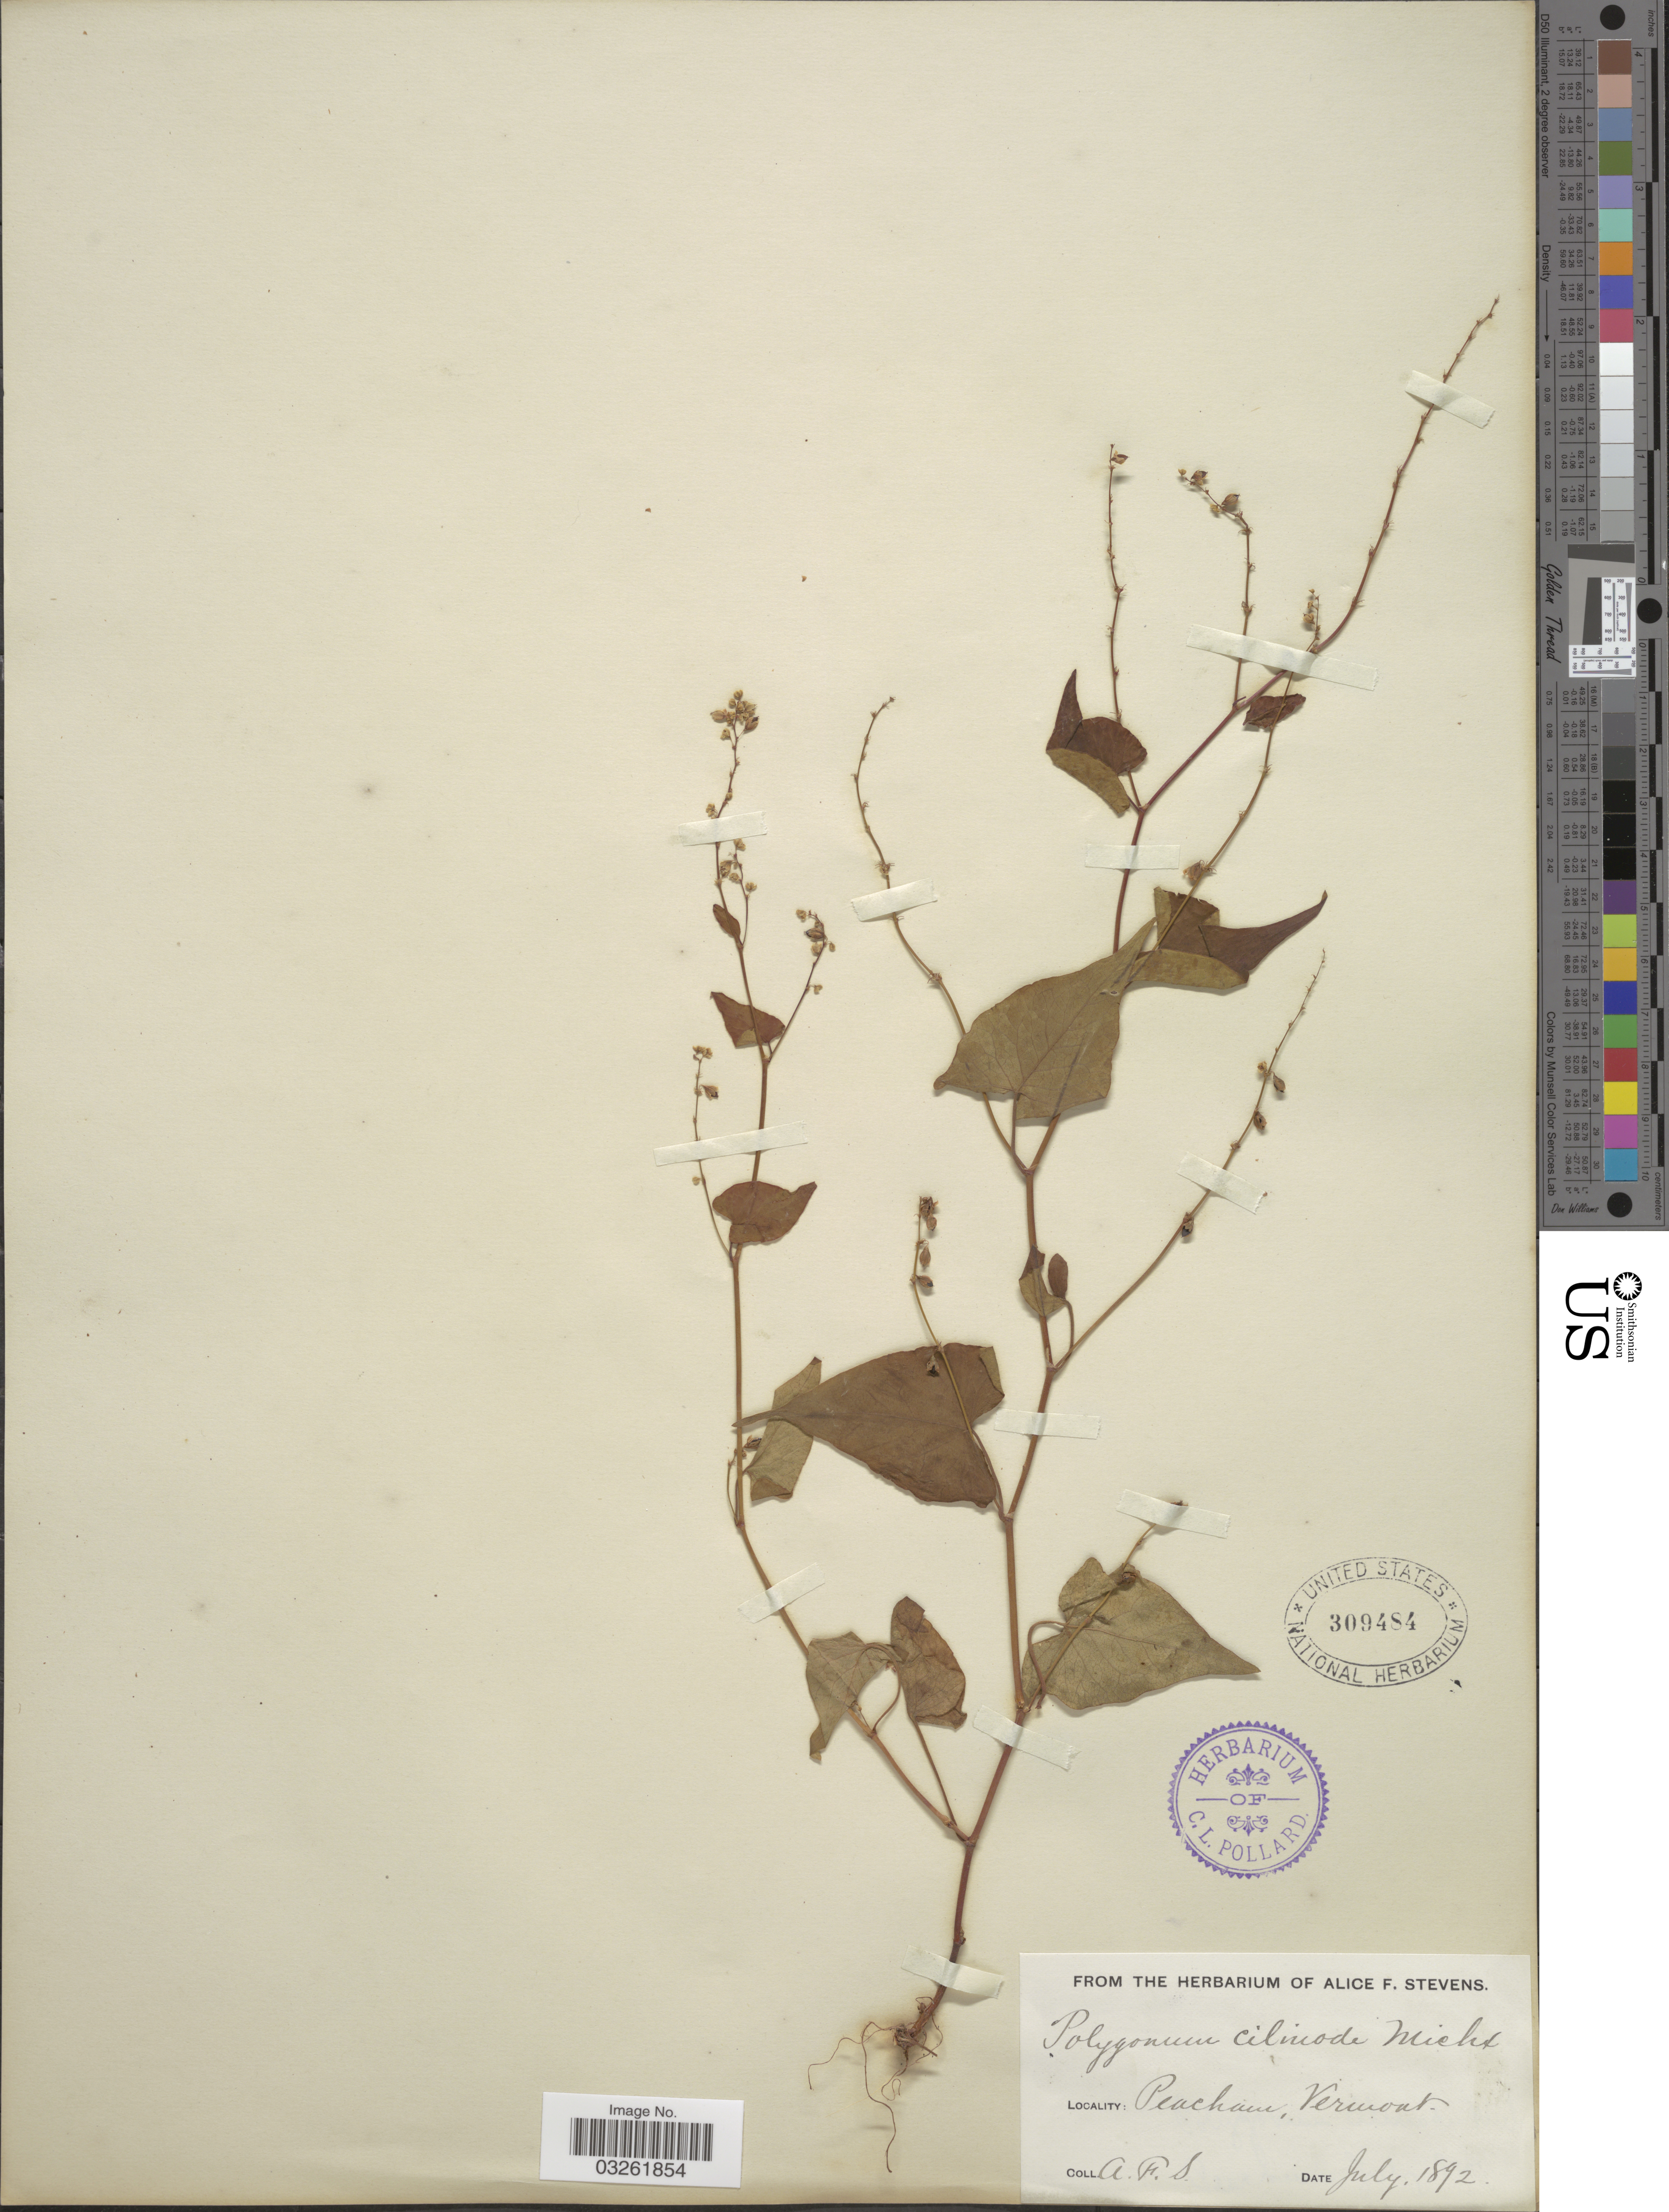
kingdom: Plantae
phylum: Tracheophyta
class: Magnoliopsida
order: Caryophyllales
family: Polygonaceae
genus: Fallopia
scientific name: Fallopia cilinodis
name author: (Michx.) Holub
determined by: Strong, M. T., (US), Smithsonian Institution - National Museum of Natural History (UNITED STATES)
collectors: A. Stevens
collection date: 1892-07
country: United States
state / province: Vermont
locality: Peacham.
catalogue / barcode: US 309484